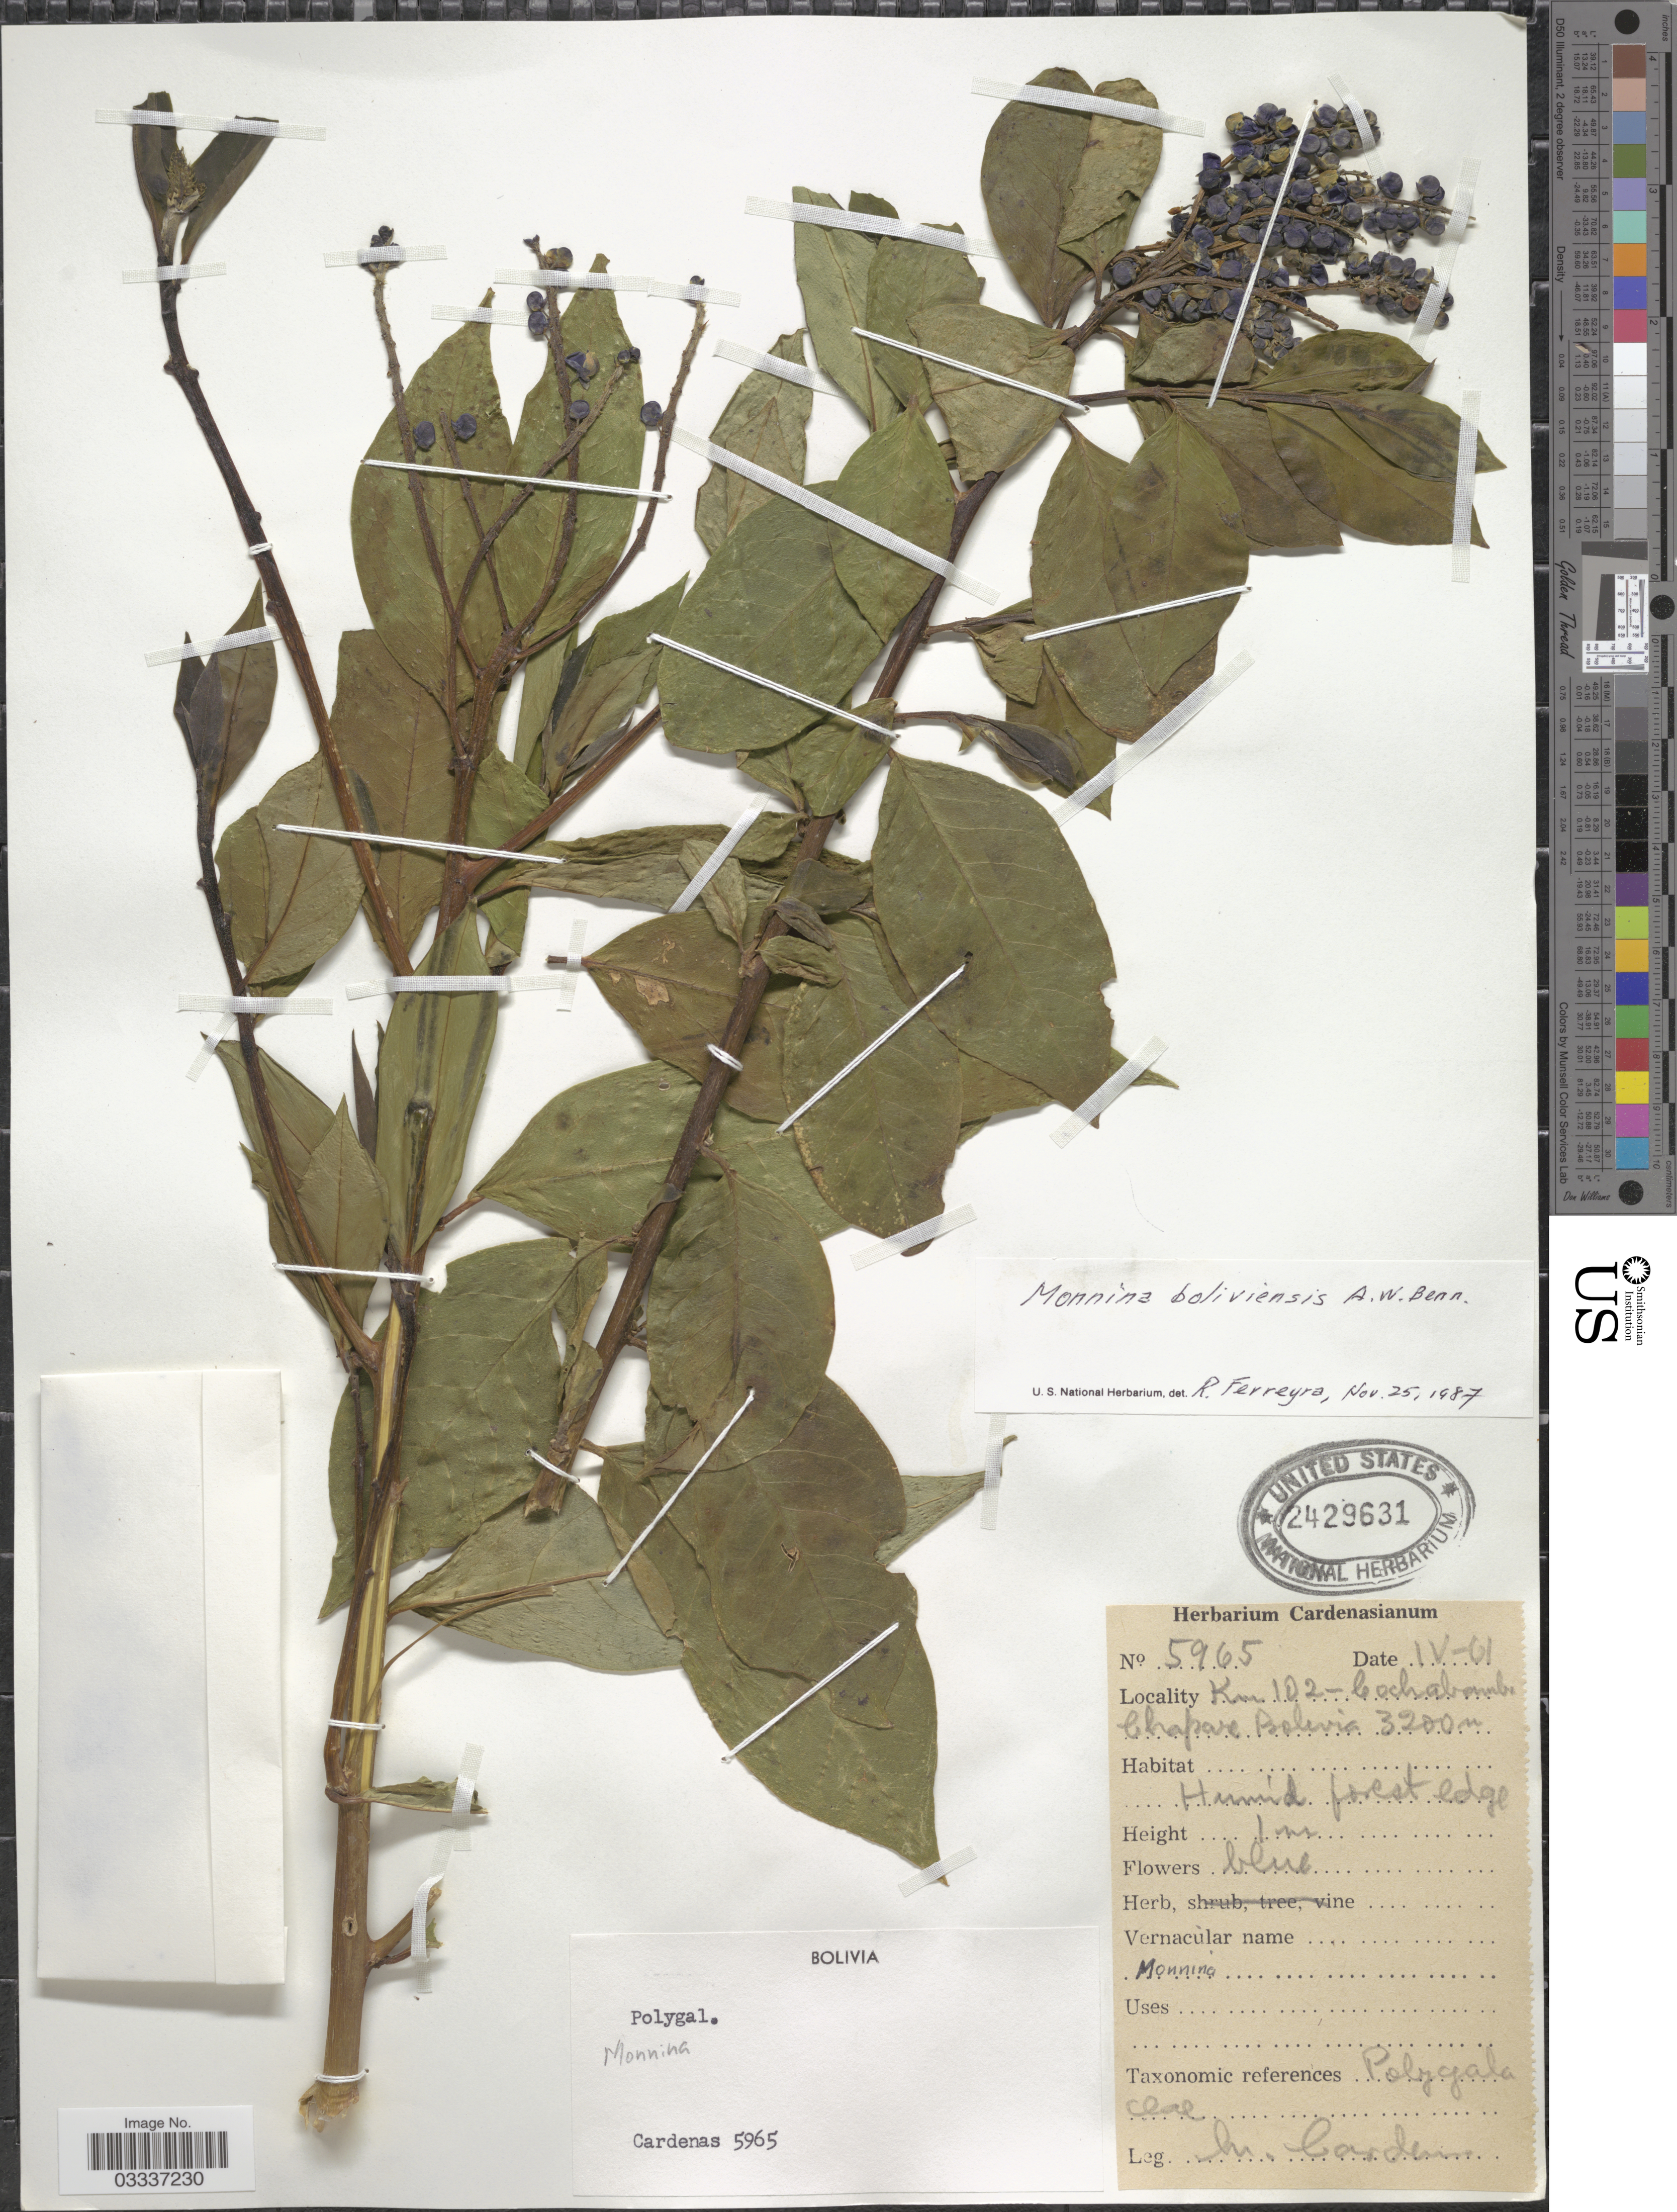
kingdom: Plantae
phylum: Tracheophyta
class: Magnoliopsida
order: Fabales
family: Polygalaceae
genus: Monnina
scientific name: Monnina boliviana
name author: Chodat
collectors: M. Cárdenas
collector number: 5965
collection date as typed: Transcribed d/m/y: /4/61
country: Bolivia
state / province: Cochabamba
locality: Km 102-Cochabamba Chapare.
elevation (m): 3200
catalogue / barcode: US 2429631